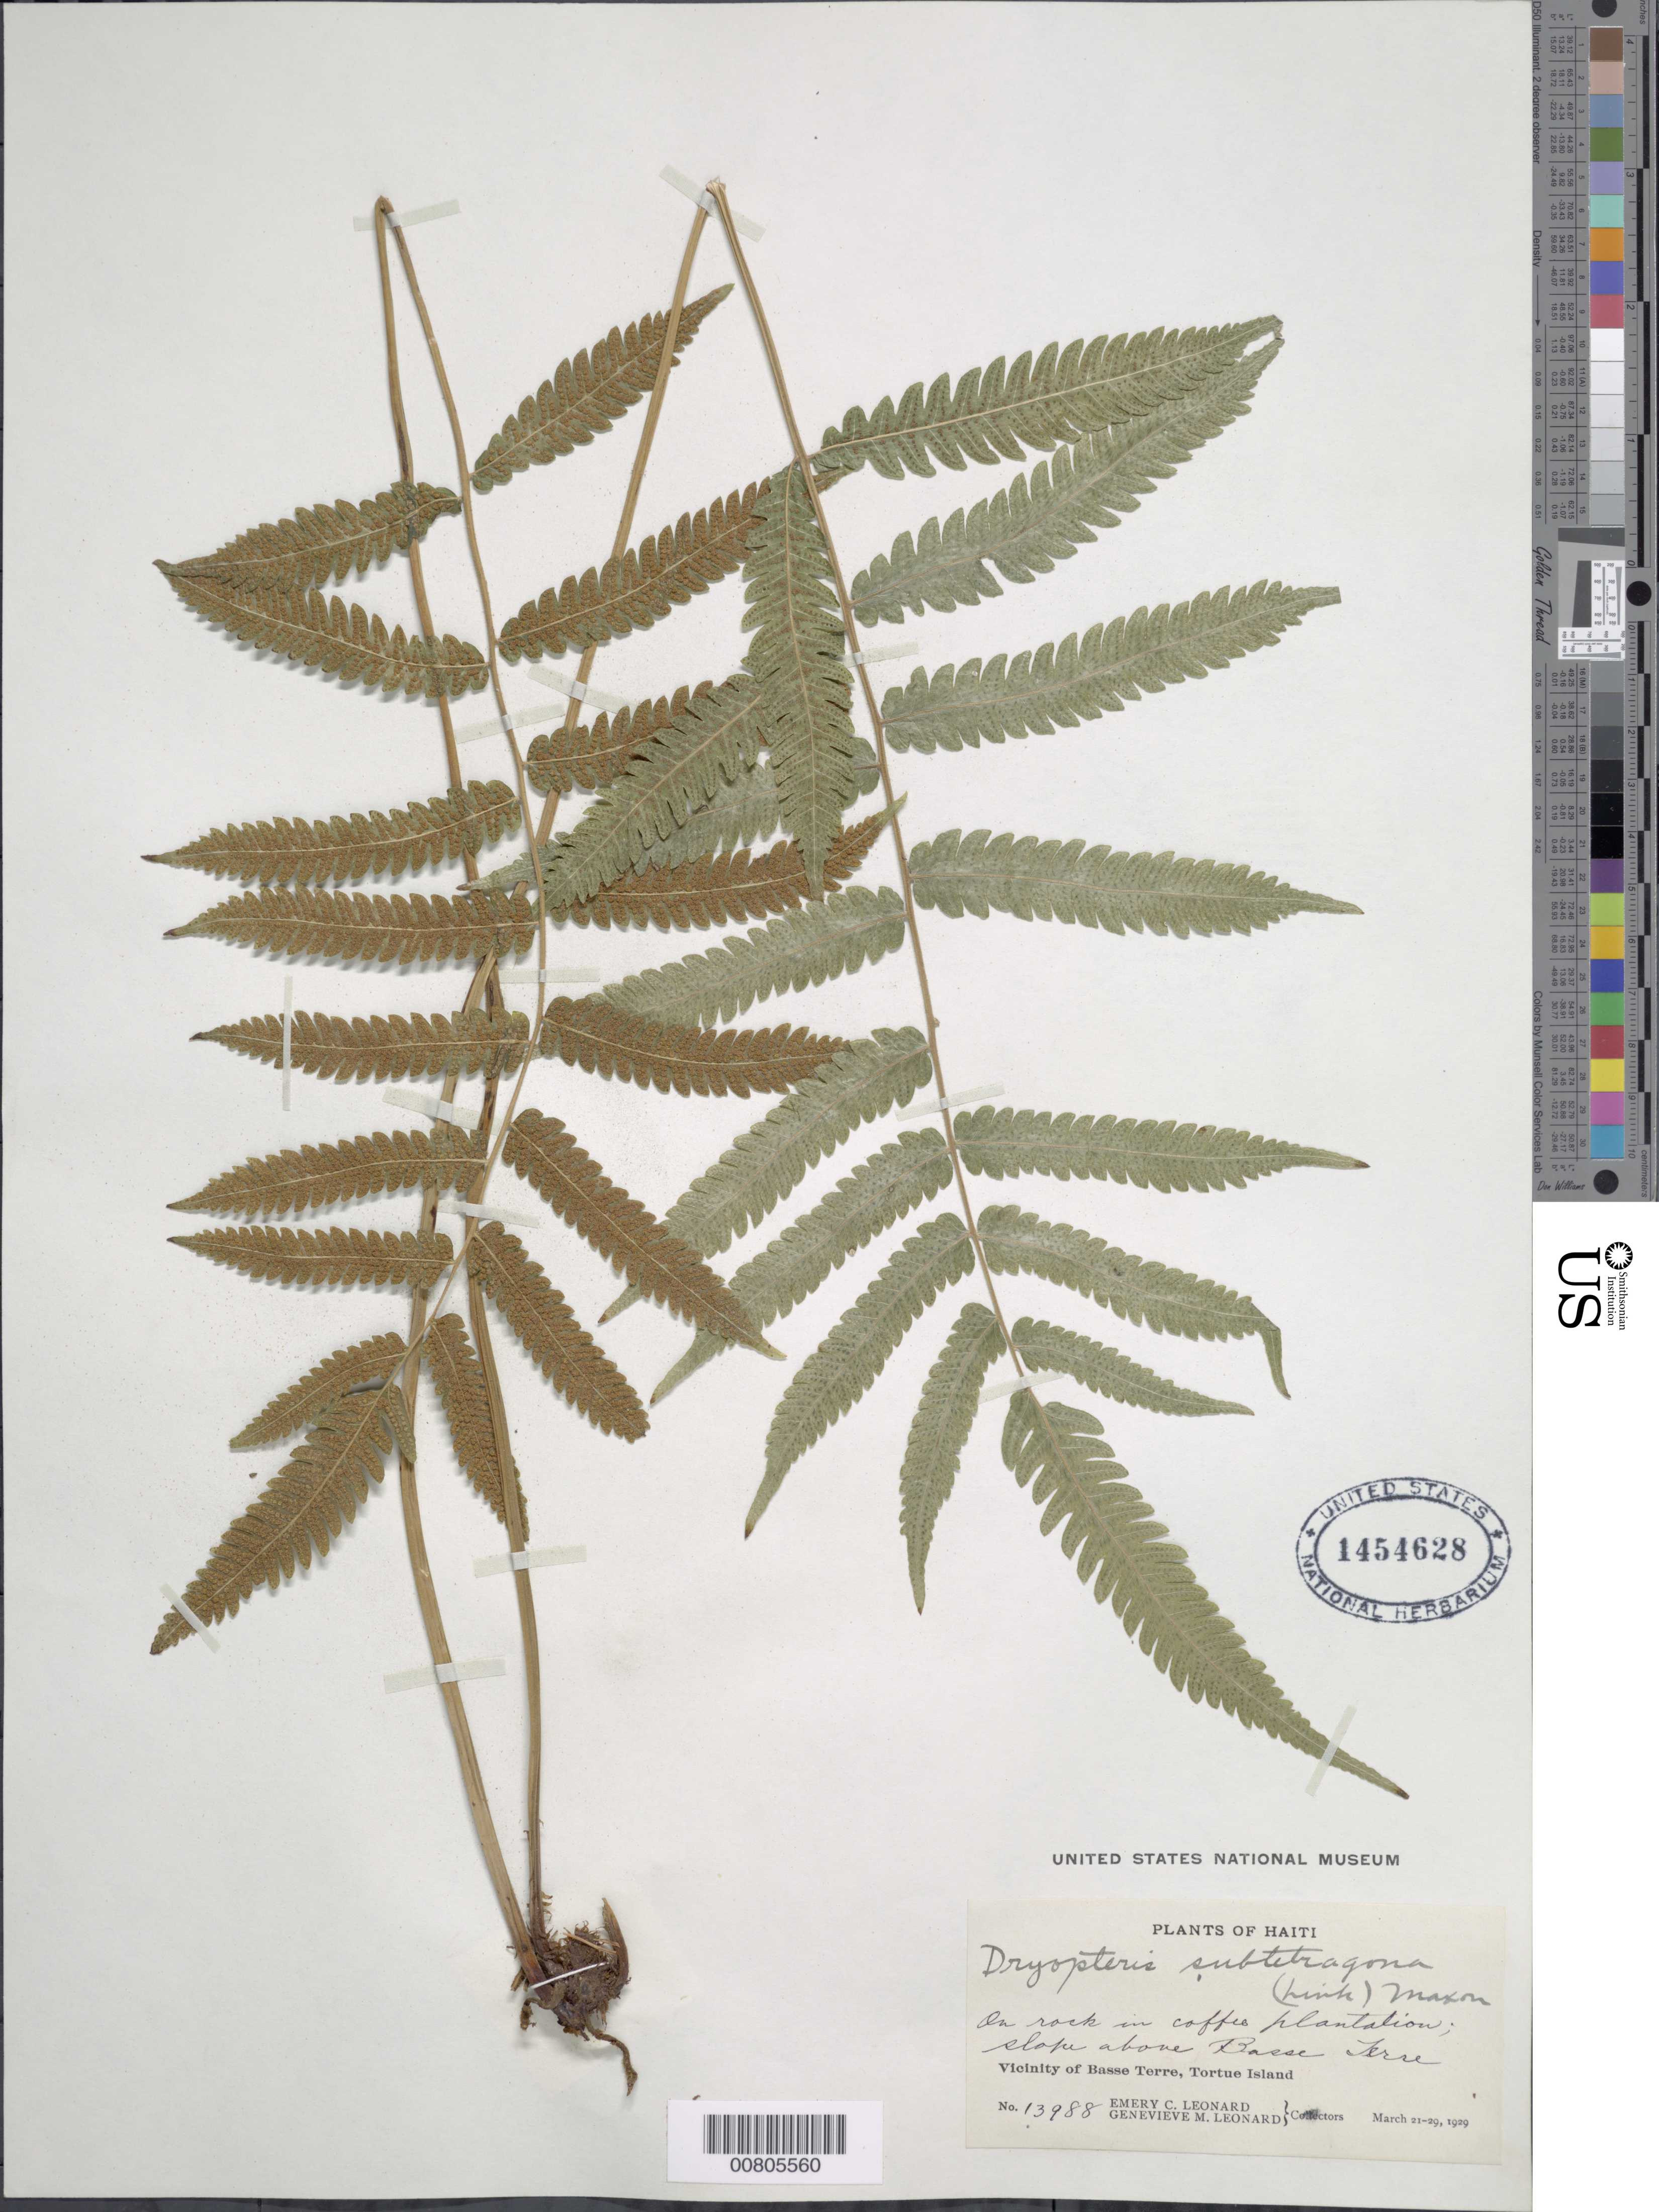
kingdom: Plantae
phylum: Tracheophyta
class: Polypodiopsida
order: Polypodiales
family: Thelypteridaceae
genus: Goniopteris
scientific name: Goniopteris subtetragona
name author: (Link) Vareschi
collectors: E. C. Leonard & G. M. Leonard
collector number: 13988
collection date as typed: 21 Mar 1929 to 29 Mar 1929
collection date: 1929-03-21/1929-03-29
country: Haiti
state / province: Nord-Óuest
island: Île de la Tortue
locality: Tortue Island, above Basse Terre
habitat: In rock in coffee plantation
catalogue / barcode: US 1454628